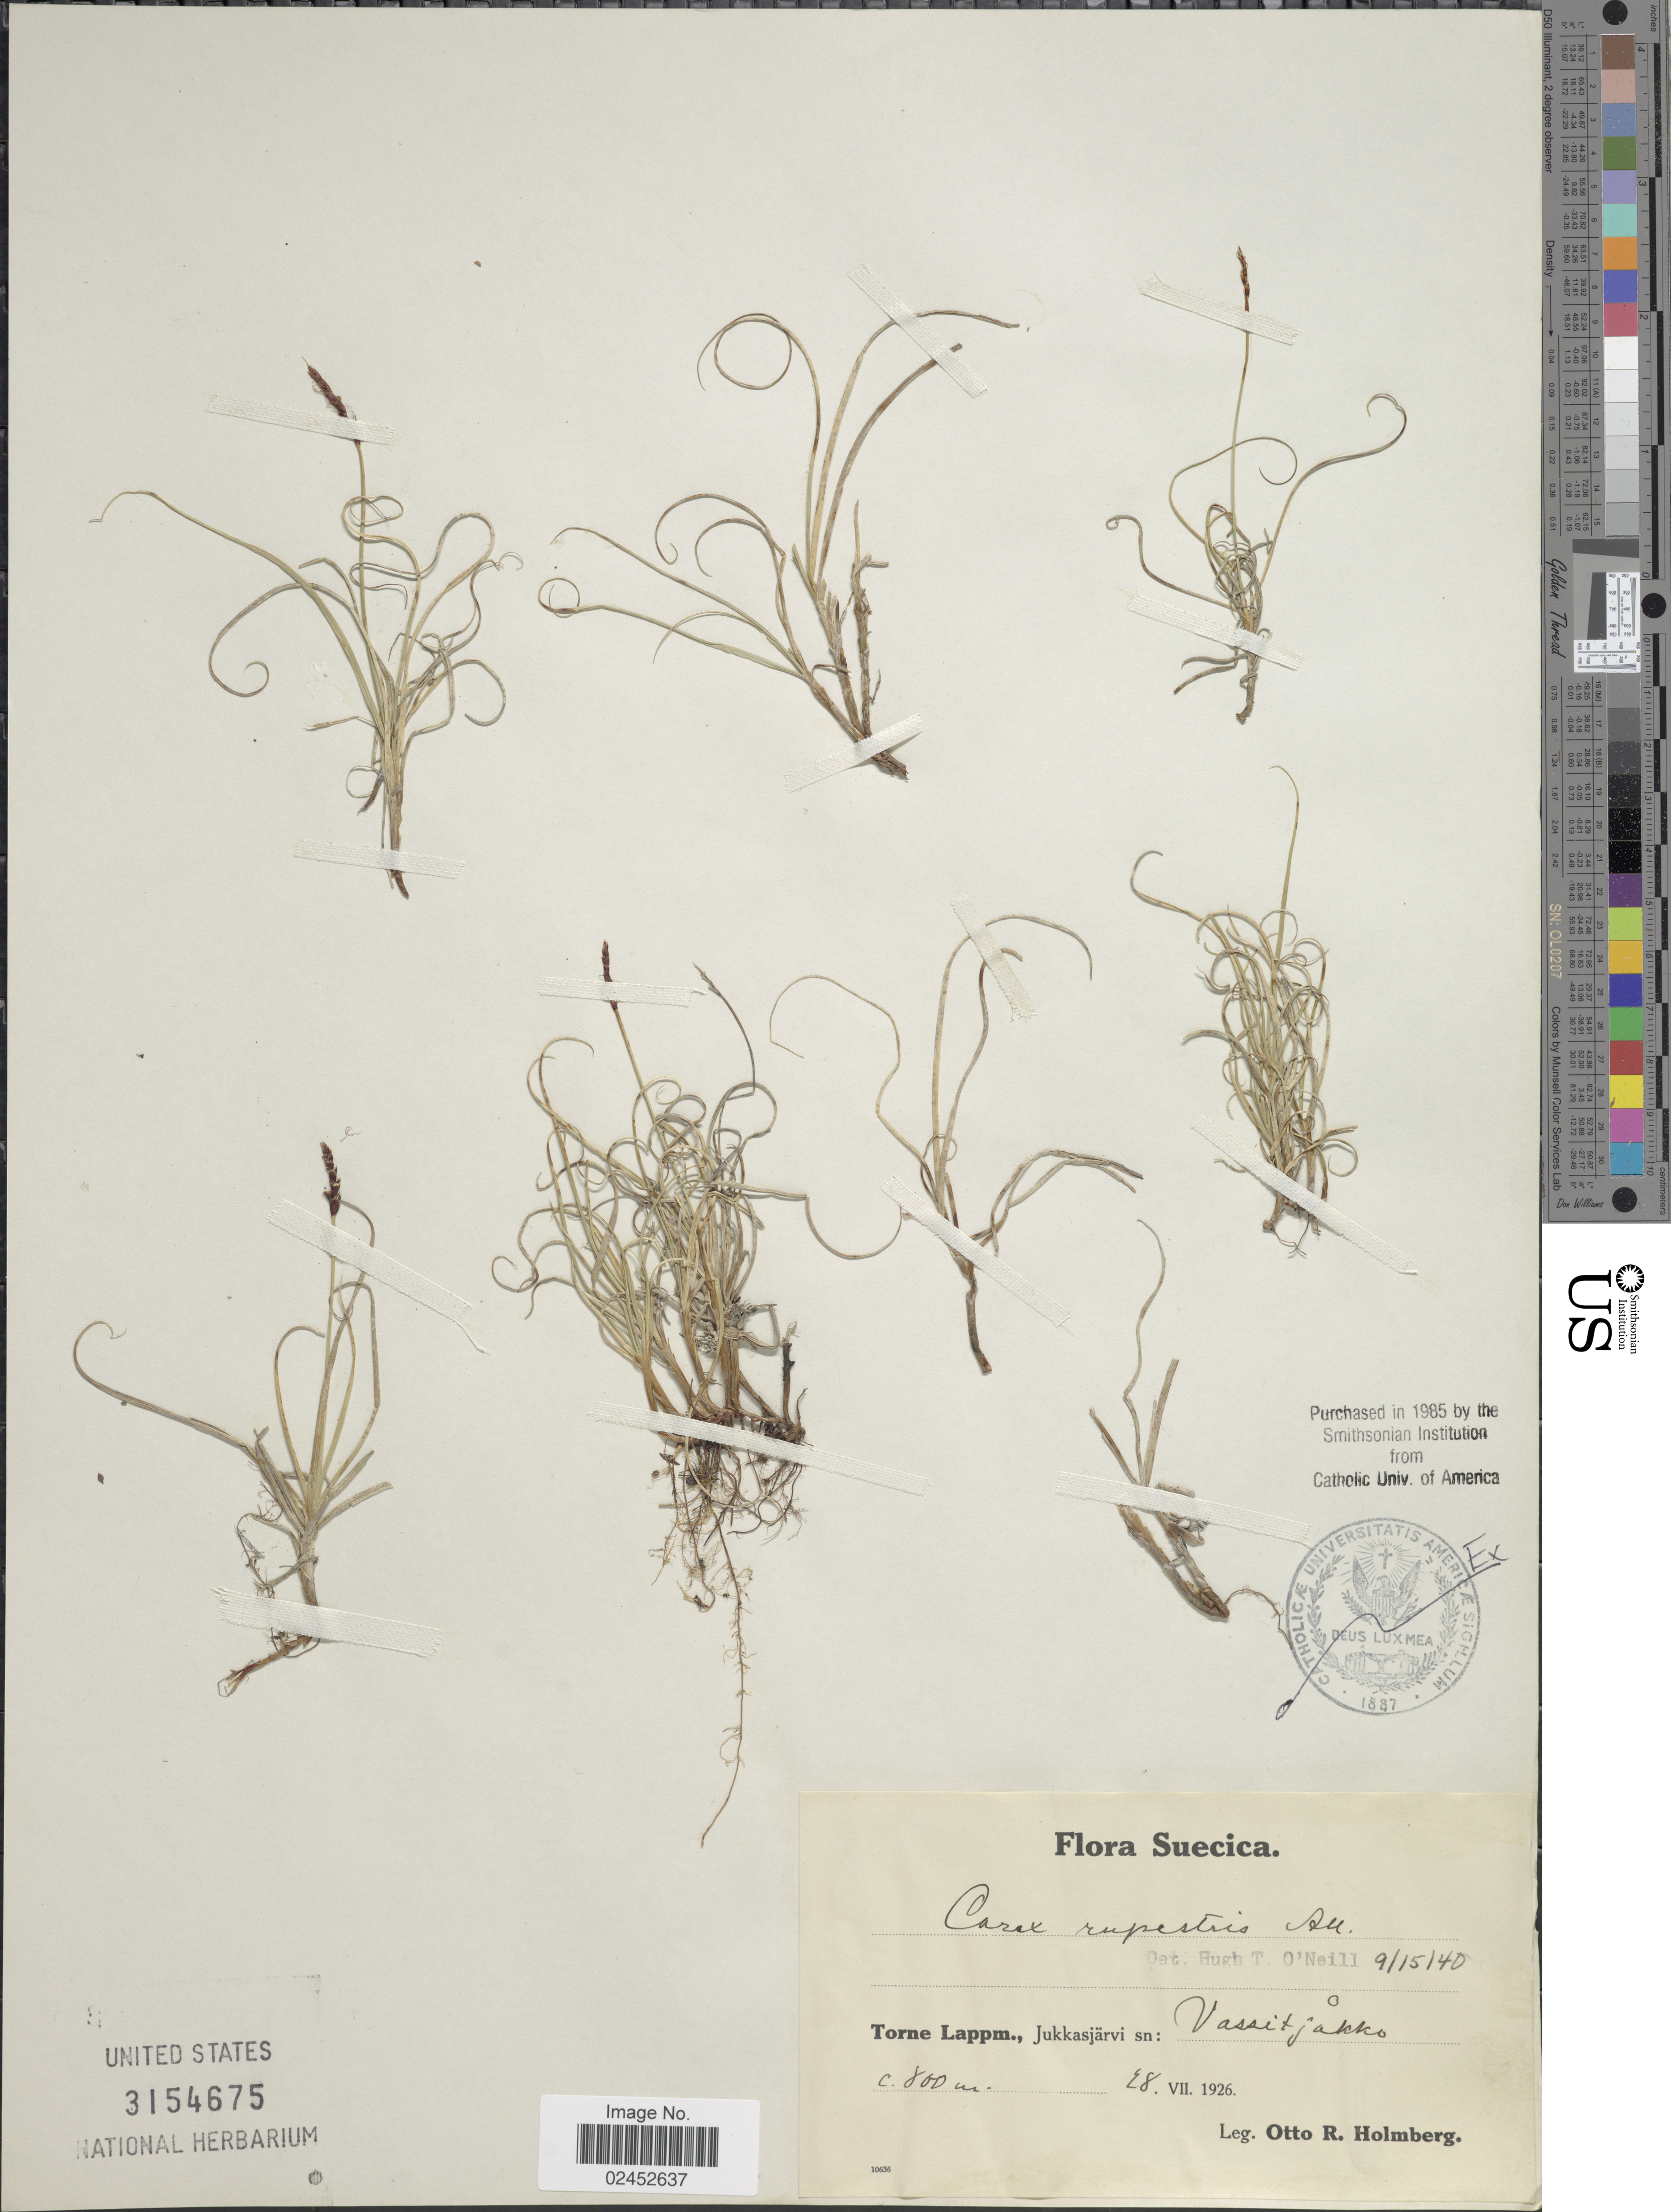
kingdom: Plantae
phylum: Tracheophyta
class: Liliopsida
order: Poales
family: Cyperaceae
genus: Carex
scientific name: Carex rupestris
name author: All.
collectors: O. Holmberg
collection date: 1926-07-17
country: Sweden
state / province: Norrbotten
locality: Suecica, Torne Lappm., Jukkasjarvi sn: Vassitjakko.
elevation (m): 800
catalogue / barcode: US 3154675